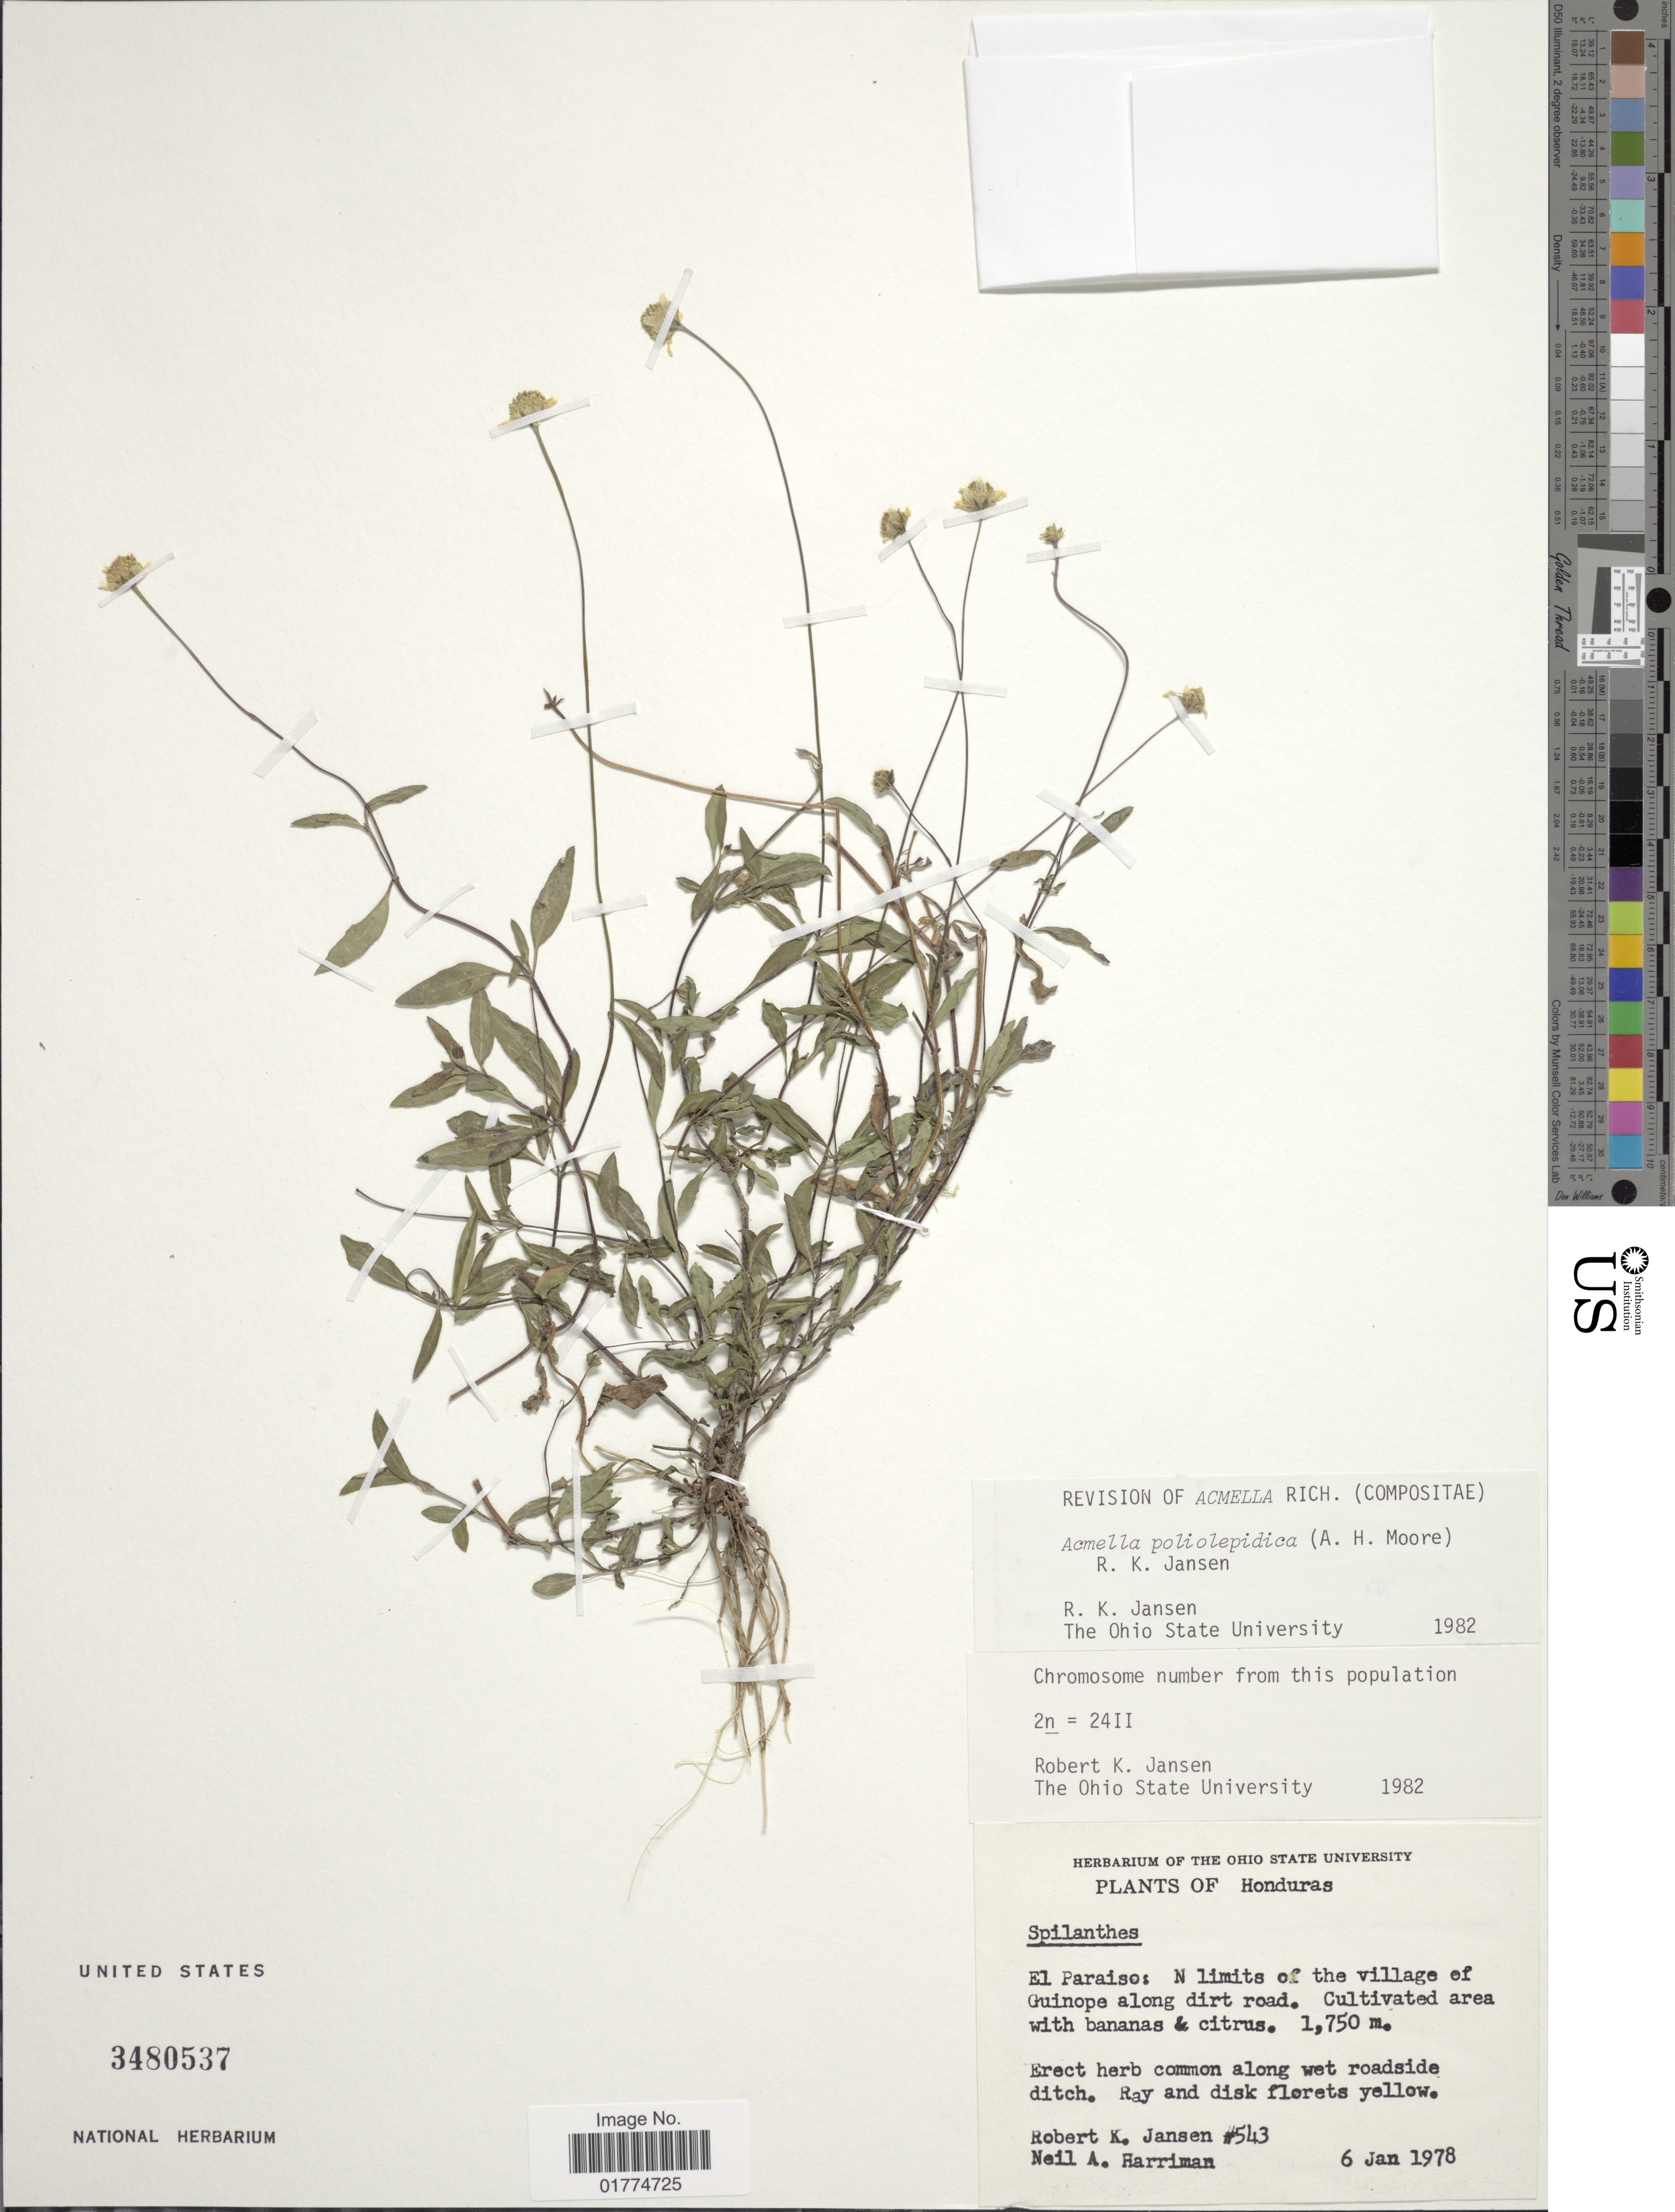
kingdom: Plantae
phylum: Tracheophyta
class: Magnoliopsida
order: Asterales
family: Asteraceae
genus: Acmella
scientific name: Acmella poliolepidica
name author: A.H. Moore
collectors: R. K. Jansen & N. A. Harriman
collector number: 543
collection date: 1978-01-06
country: Honduras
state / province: El Paraíso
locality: N limits of the village of Guinope along dirt road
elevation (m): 1750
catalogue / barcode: US 3480537